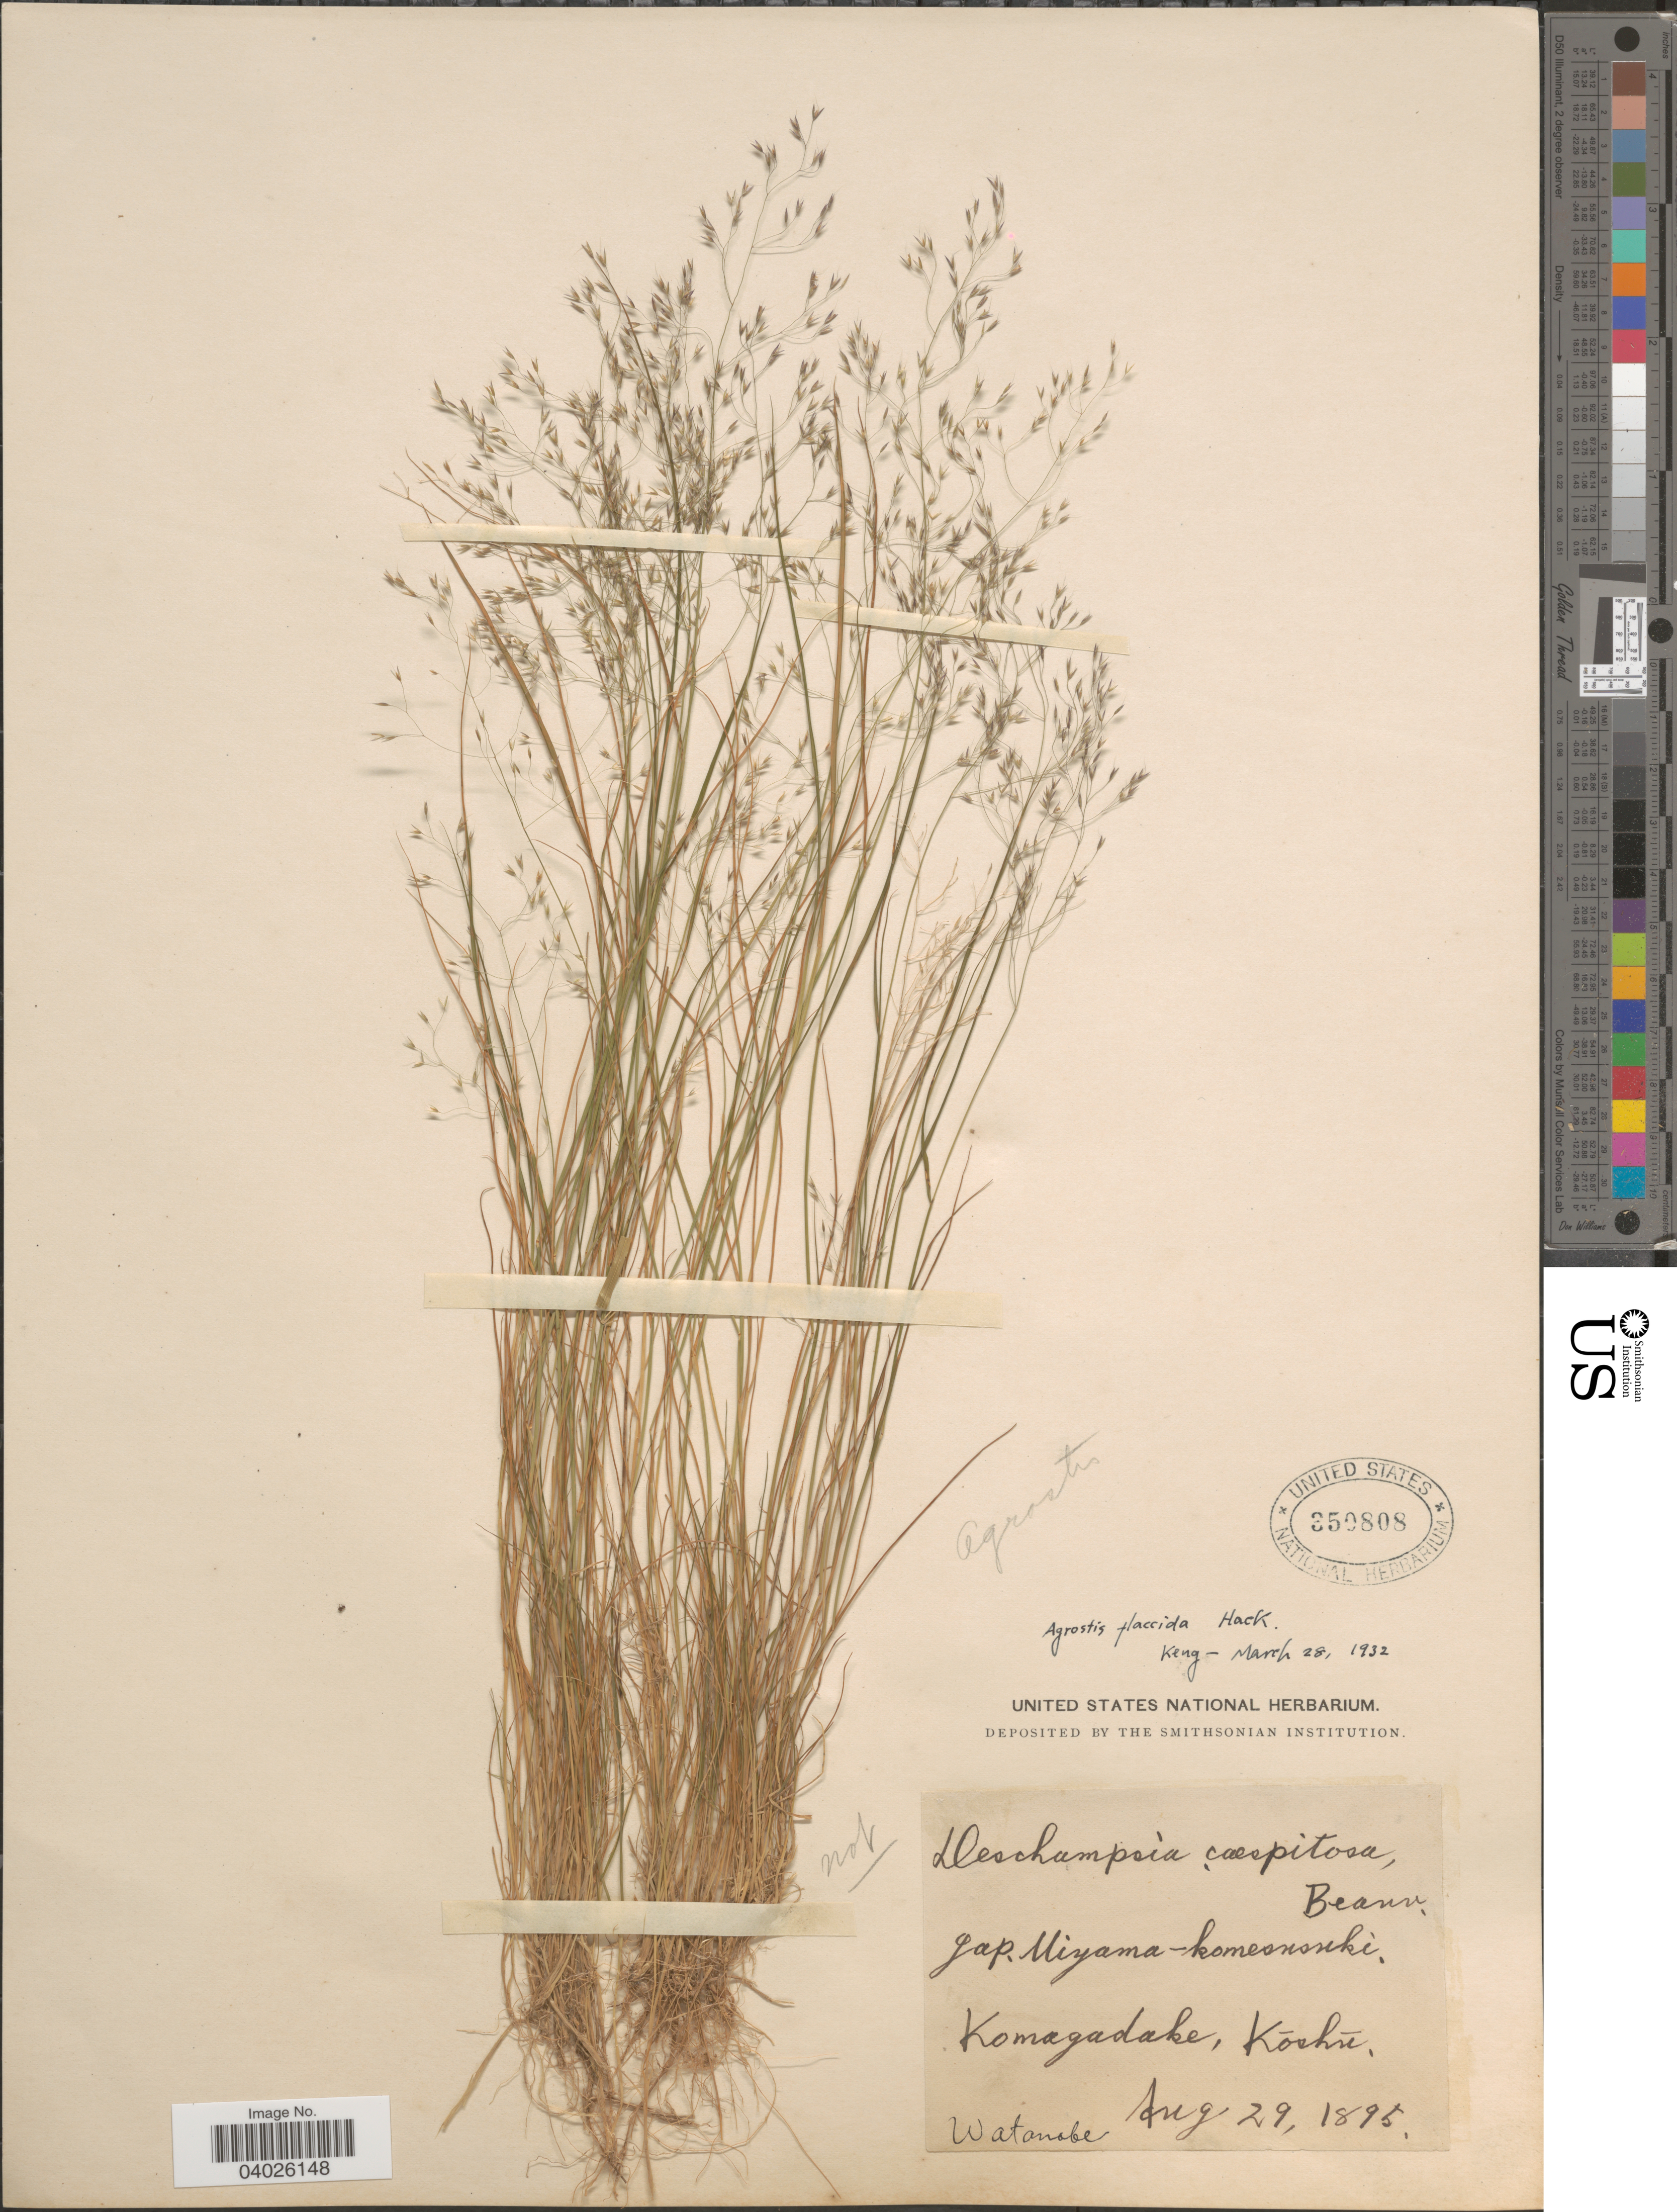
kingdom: Plantae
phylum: Tracheophyta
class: Liliopsida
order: Poales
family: Poaceae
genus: Agrostis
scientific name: Agrostis flaccida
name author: Hack.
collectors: -. Watanabe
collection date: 1895-08-29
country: Japan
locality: Komagadake, Kōshū.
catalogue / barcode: US 350808